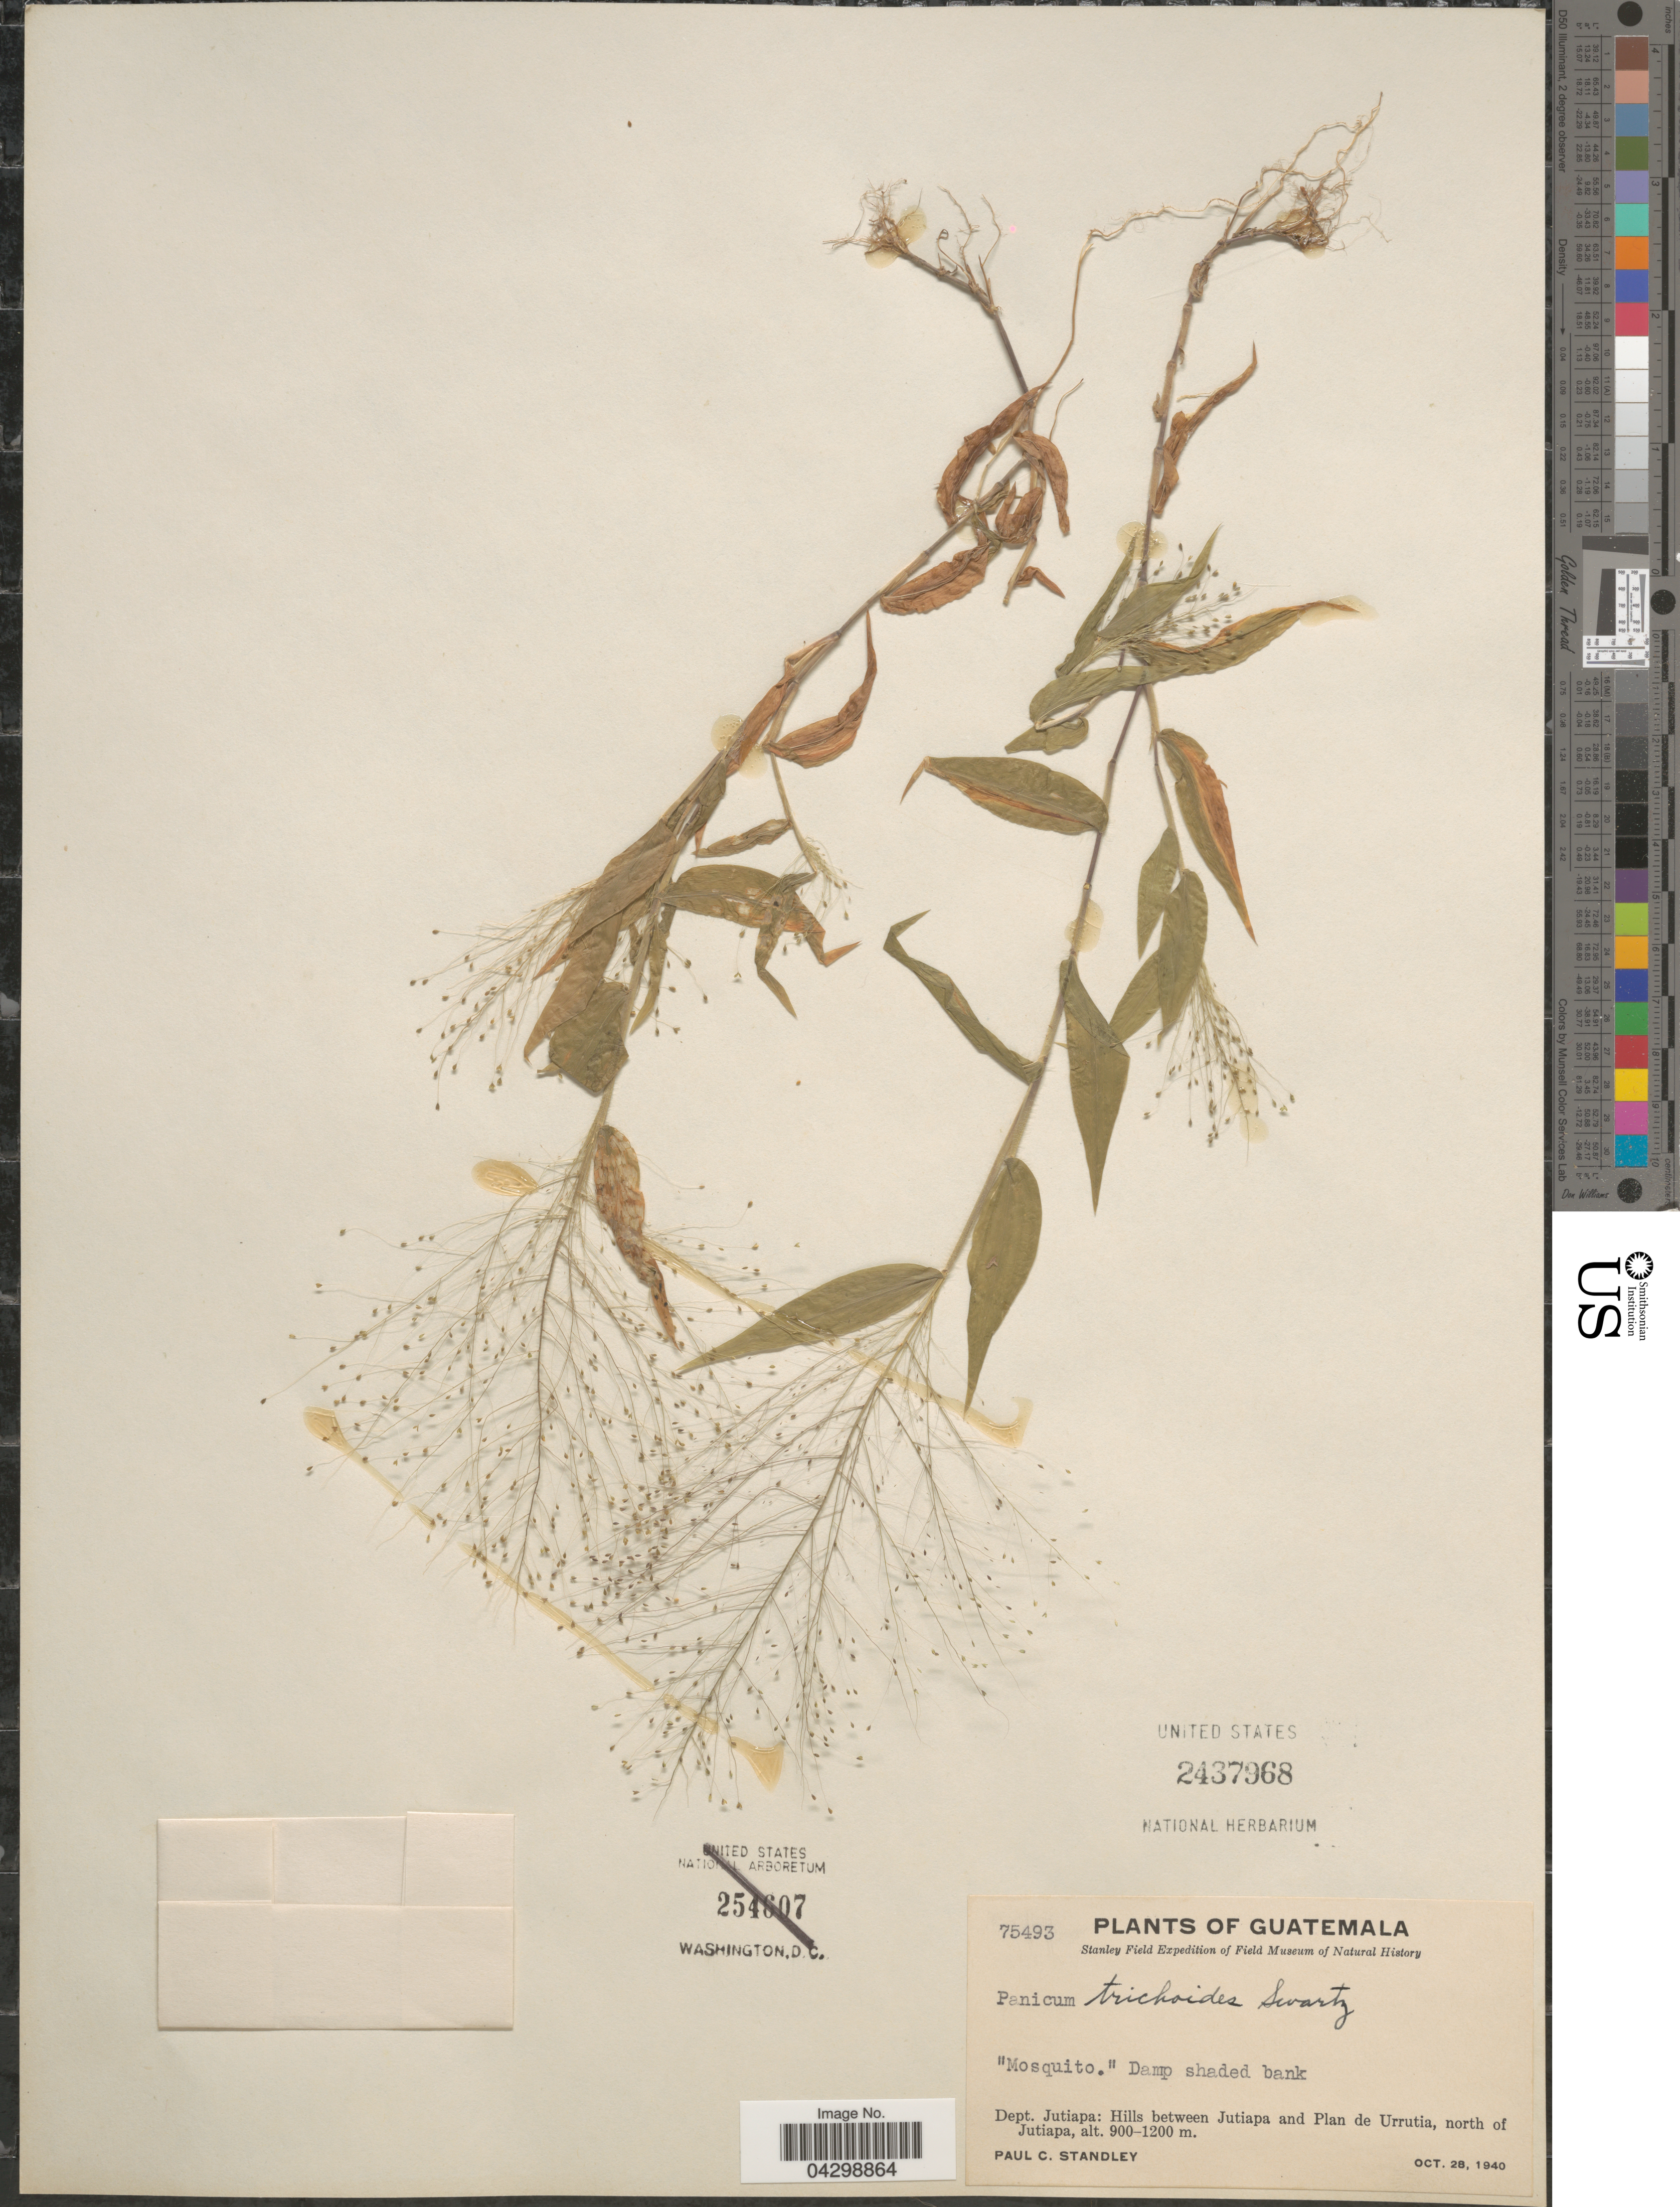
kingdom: Plantae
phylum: Tracheophyta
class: Liliopsida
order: Poales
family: Poaceae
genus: Panicum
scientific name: Panicum trichoides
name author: Sw.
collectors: P. C. Standley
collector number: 75493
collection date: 1940-10-28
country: Guatemala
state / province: Jutiapa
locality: Stanley Field Expedition. Dept. Jutiapa: Hills between Jutiapa and Plan de Urrutia, north of Jutiapa.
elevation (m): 900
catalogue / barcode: US 2437968